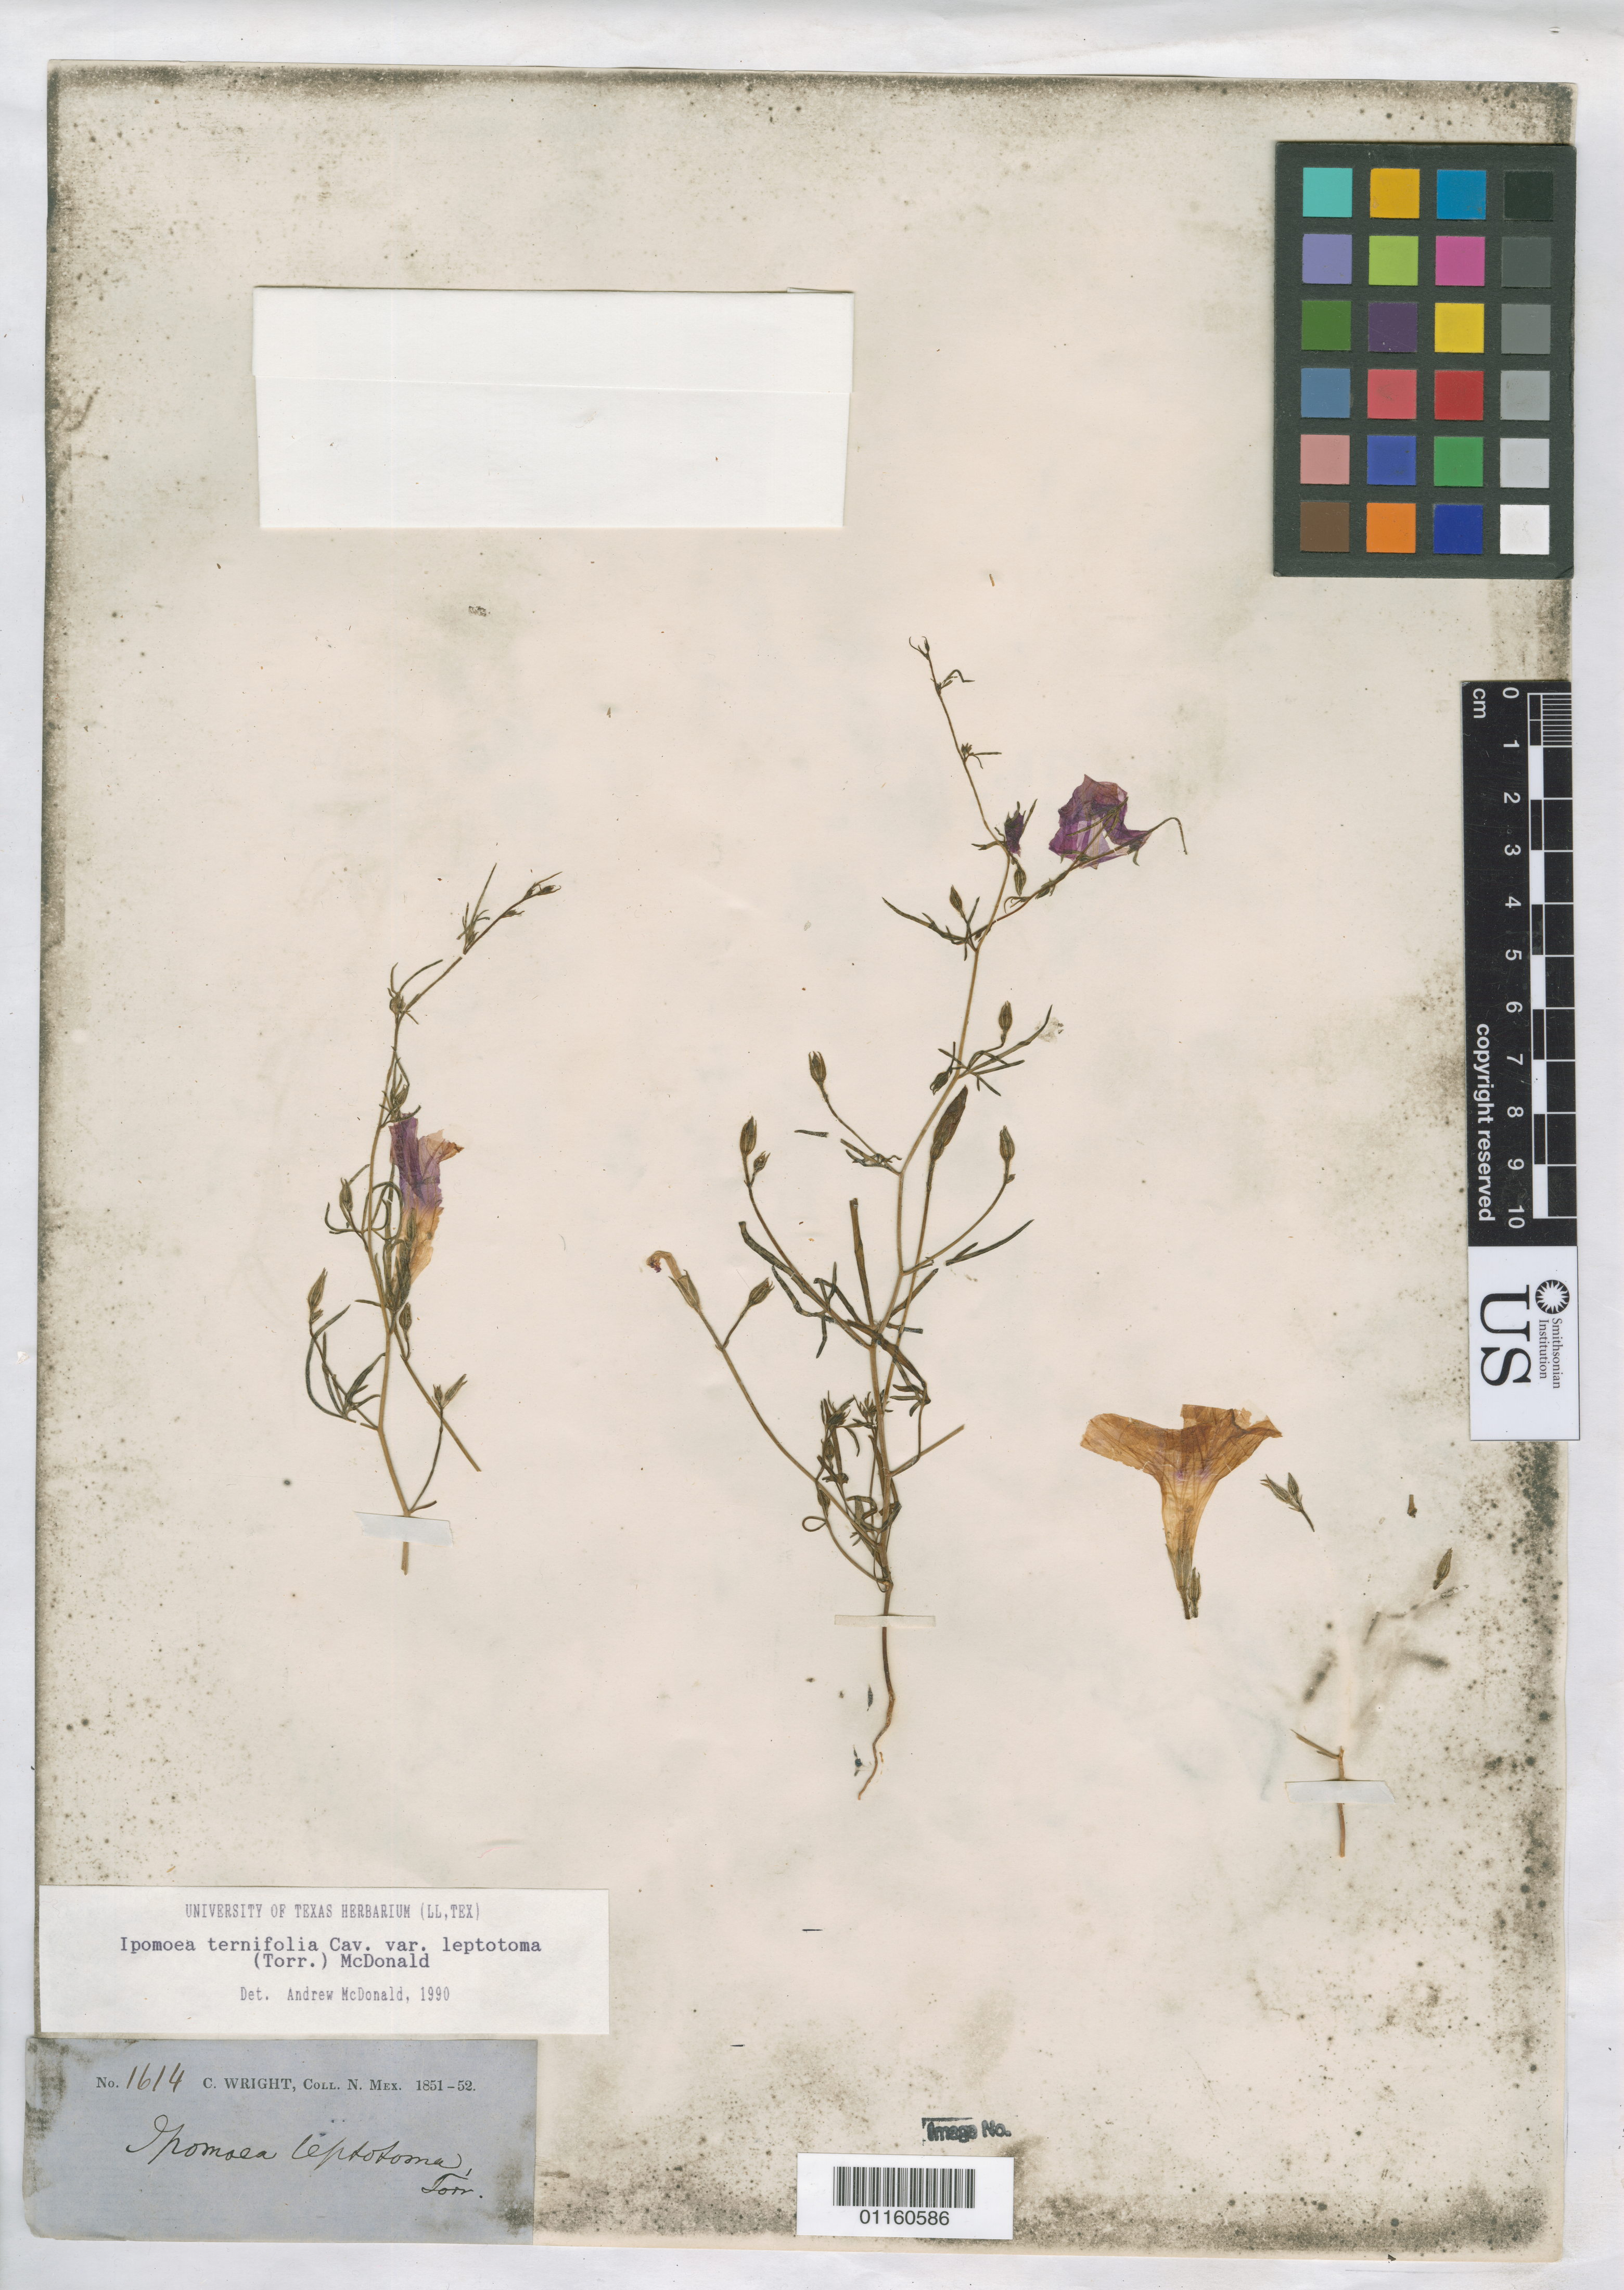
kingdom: Plantae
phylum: Tracheophyta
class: Magnoliopsida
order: Solanales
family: Convolvulaceae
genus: Ipomoea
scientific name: Ipomoea ternifolia var. leptotoma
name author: (Torr.) J.A. McDonald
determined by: McDonald, A.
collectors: C. Wright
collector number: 1614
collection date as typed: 1851 to -- --- 1852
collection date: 1851/1852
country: United States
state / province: New Mexico